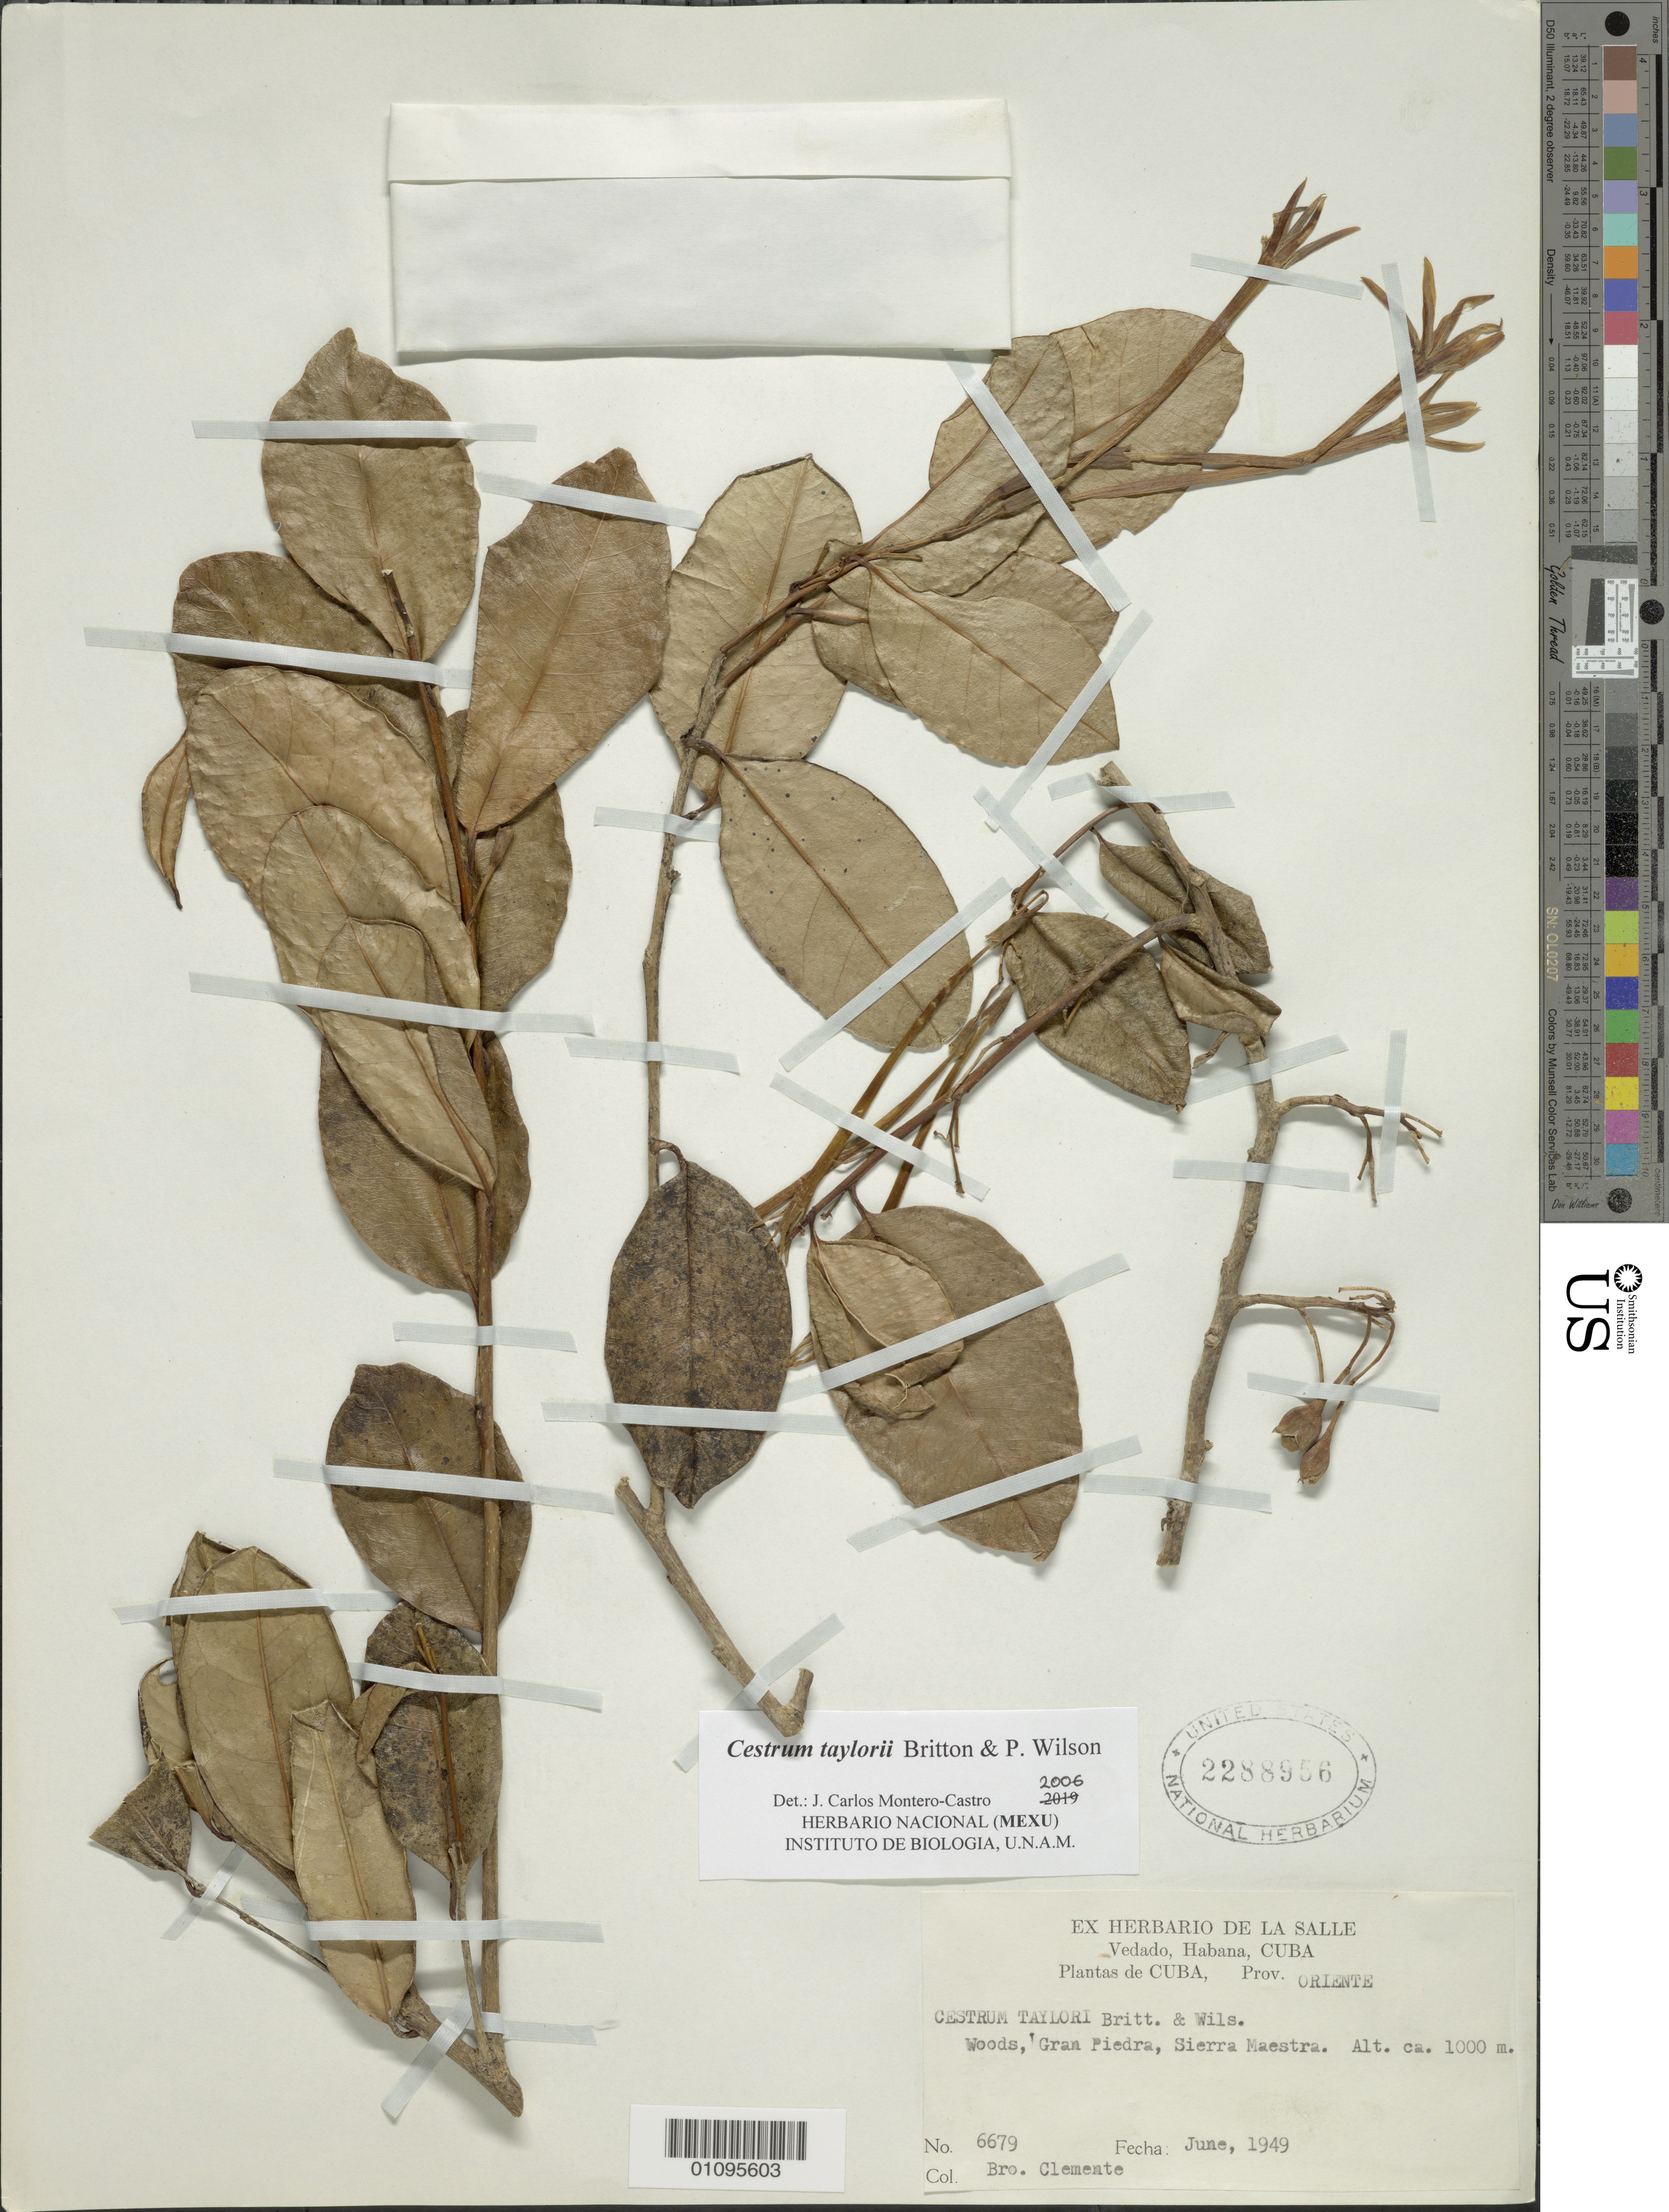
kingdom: Plantae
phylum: Tracheophyta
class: Magnoliopsida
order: Solanales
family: Solanaceae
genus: Cestrum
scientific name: Cestrum taylorii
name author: Britton & P. Wilson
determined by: Montero-Castro, J. C.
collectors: Bro. Clemente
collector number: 6679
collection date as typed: Jun 1949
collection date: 1949-06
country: Cuba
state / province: Oriente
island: Cuba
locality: Sierra Maestra, Gran Piedra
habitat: Woods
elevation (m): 1000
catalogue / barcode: US 2288956